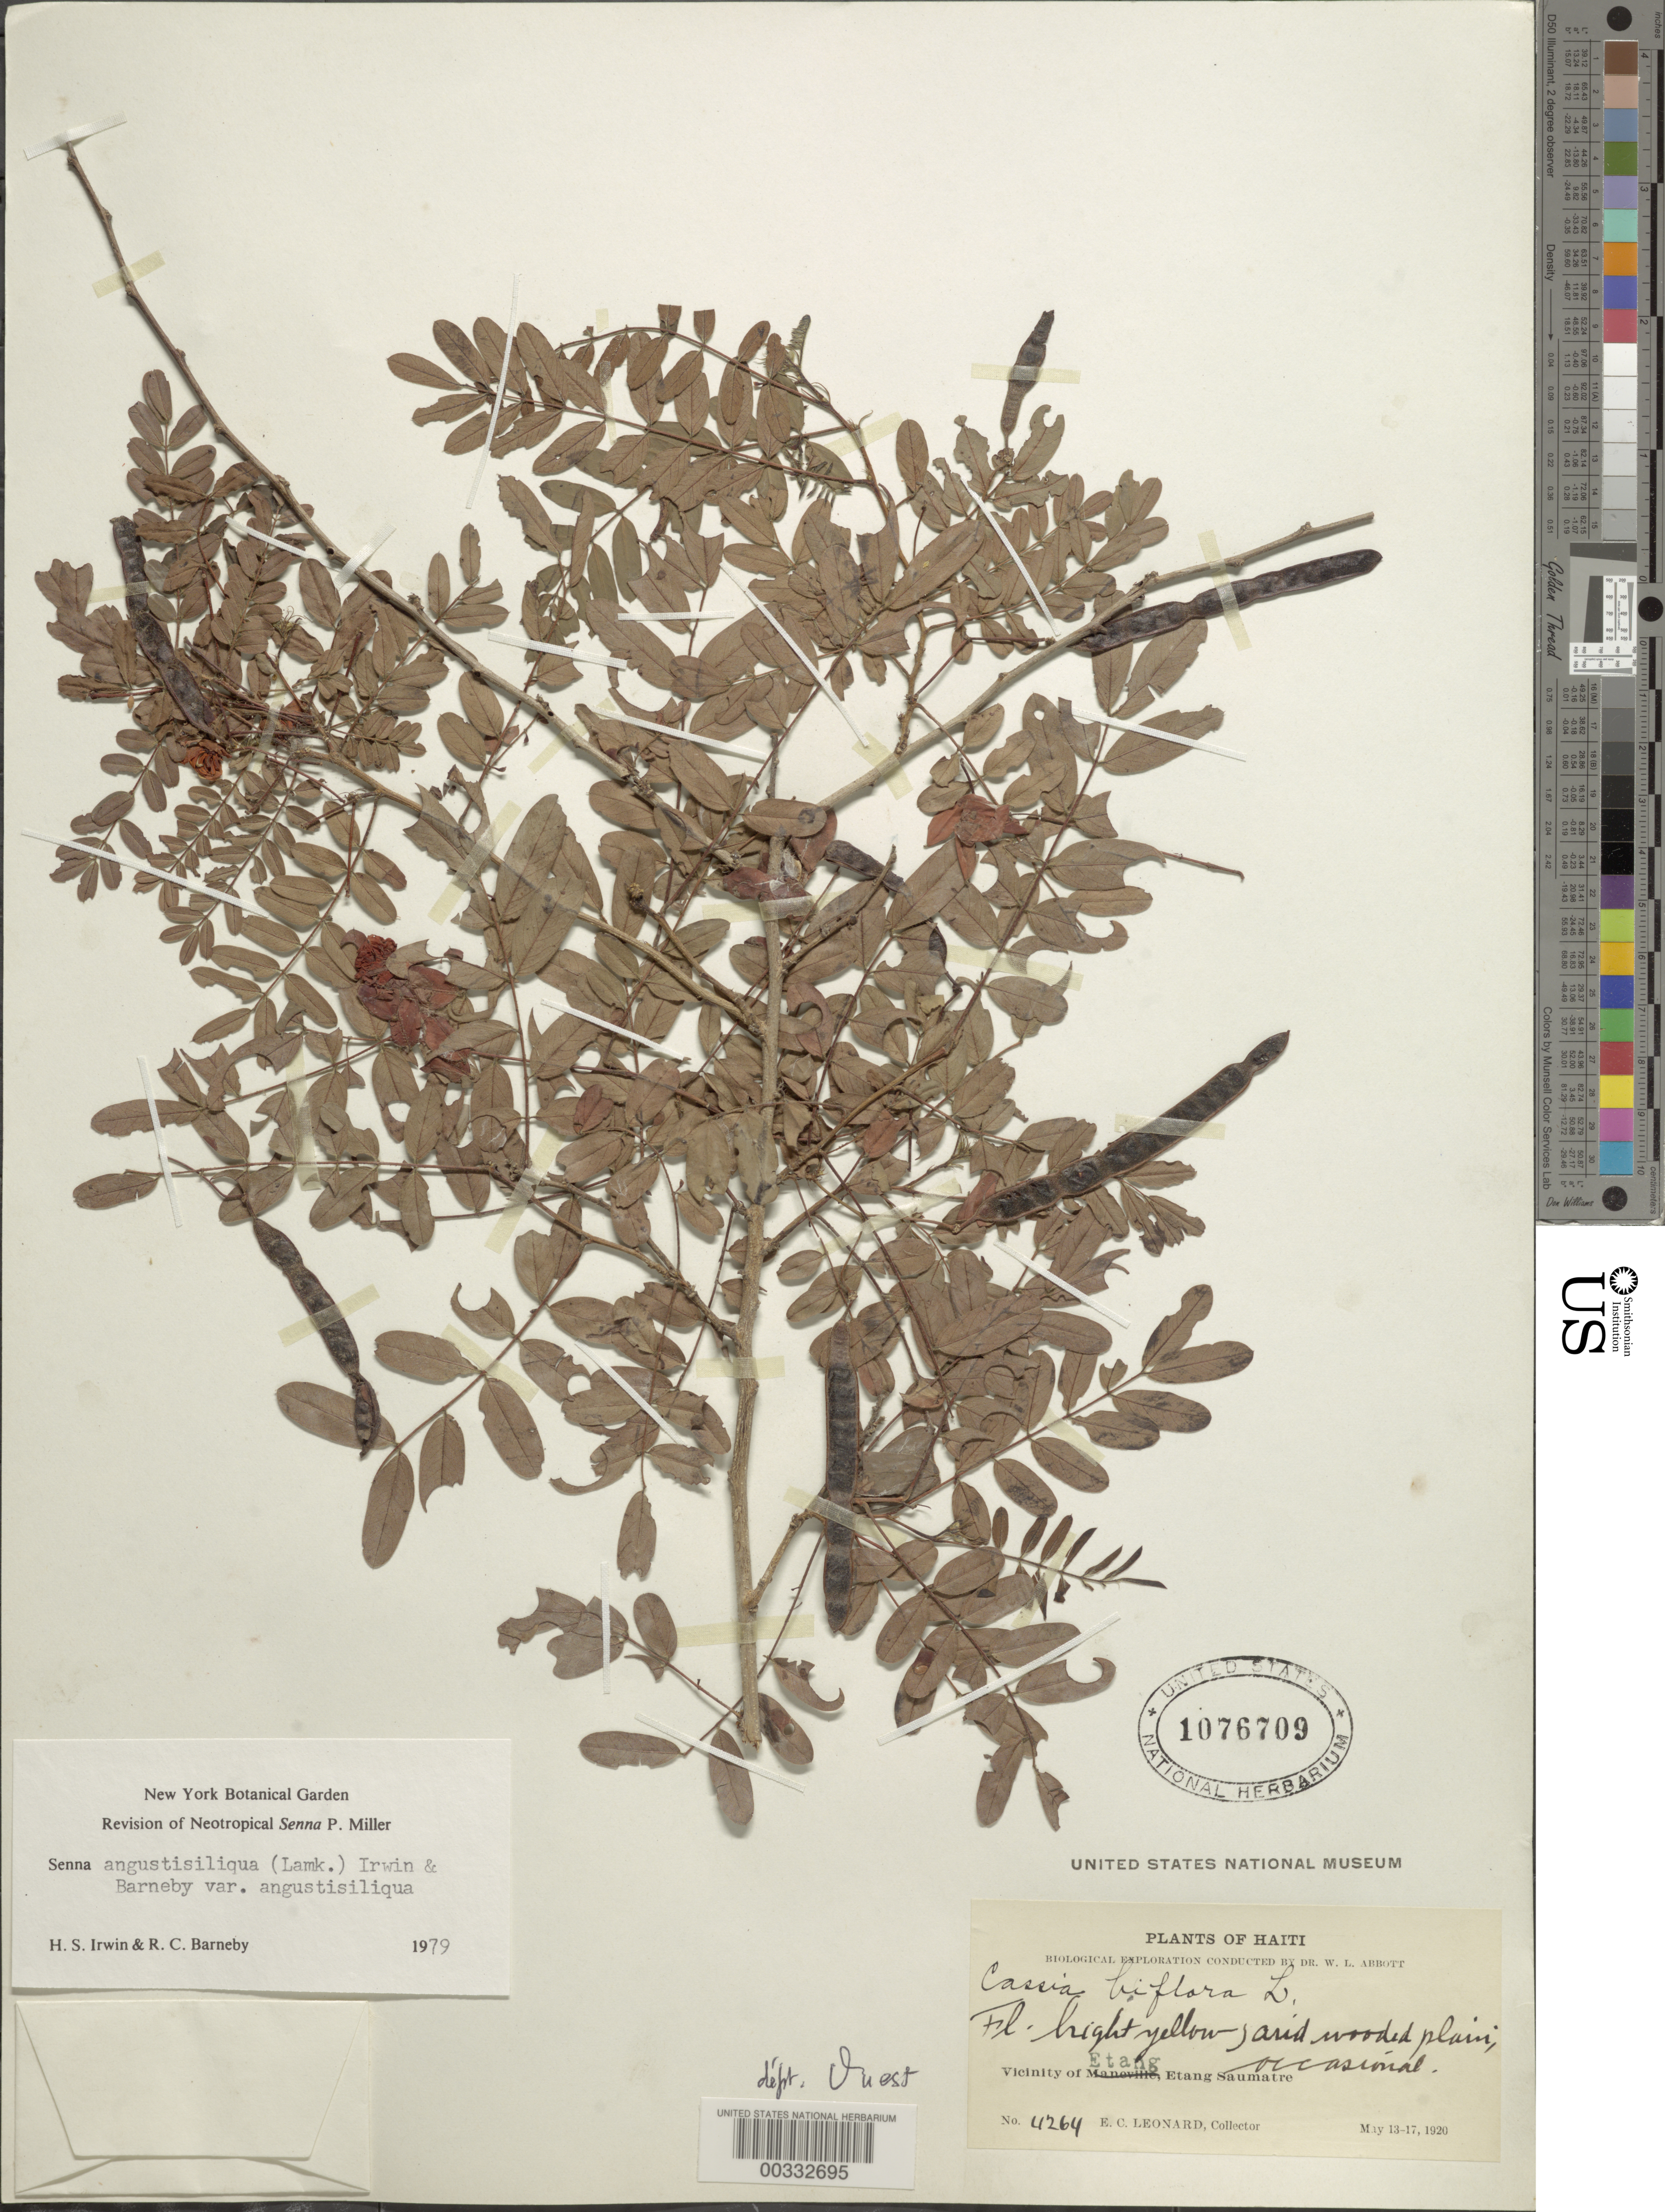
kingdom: Plantae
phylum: Tracheophyta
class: Magnoliopsida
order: Fabales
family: Fabaceae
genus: Senna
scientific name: Senna angustisiliqua var. angustisiliqua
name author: (Lam.) H.S. Irwin & Barneby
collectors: E. C. Leonard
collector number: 4264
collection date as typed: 13 May 1920 to 17 May 1920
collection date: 1920-05-13/1920-05-17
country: Haiti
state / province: Ouest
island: Hispaniola Island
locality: Vicinity of etang saumatre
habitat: Wooded plain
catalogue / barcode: US 1076709